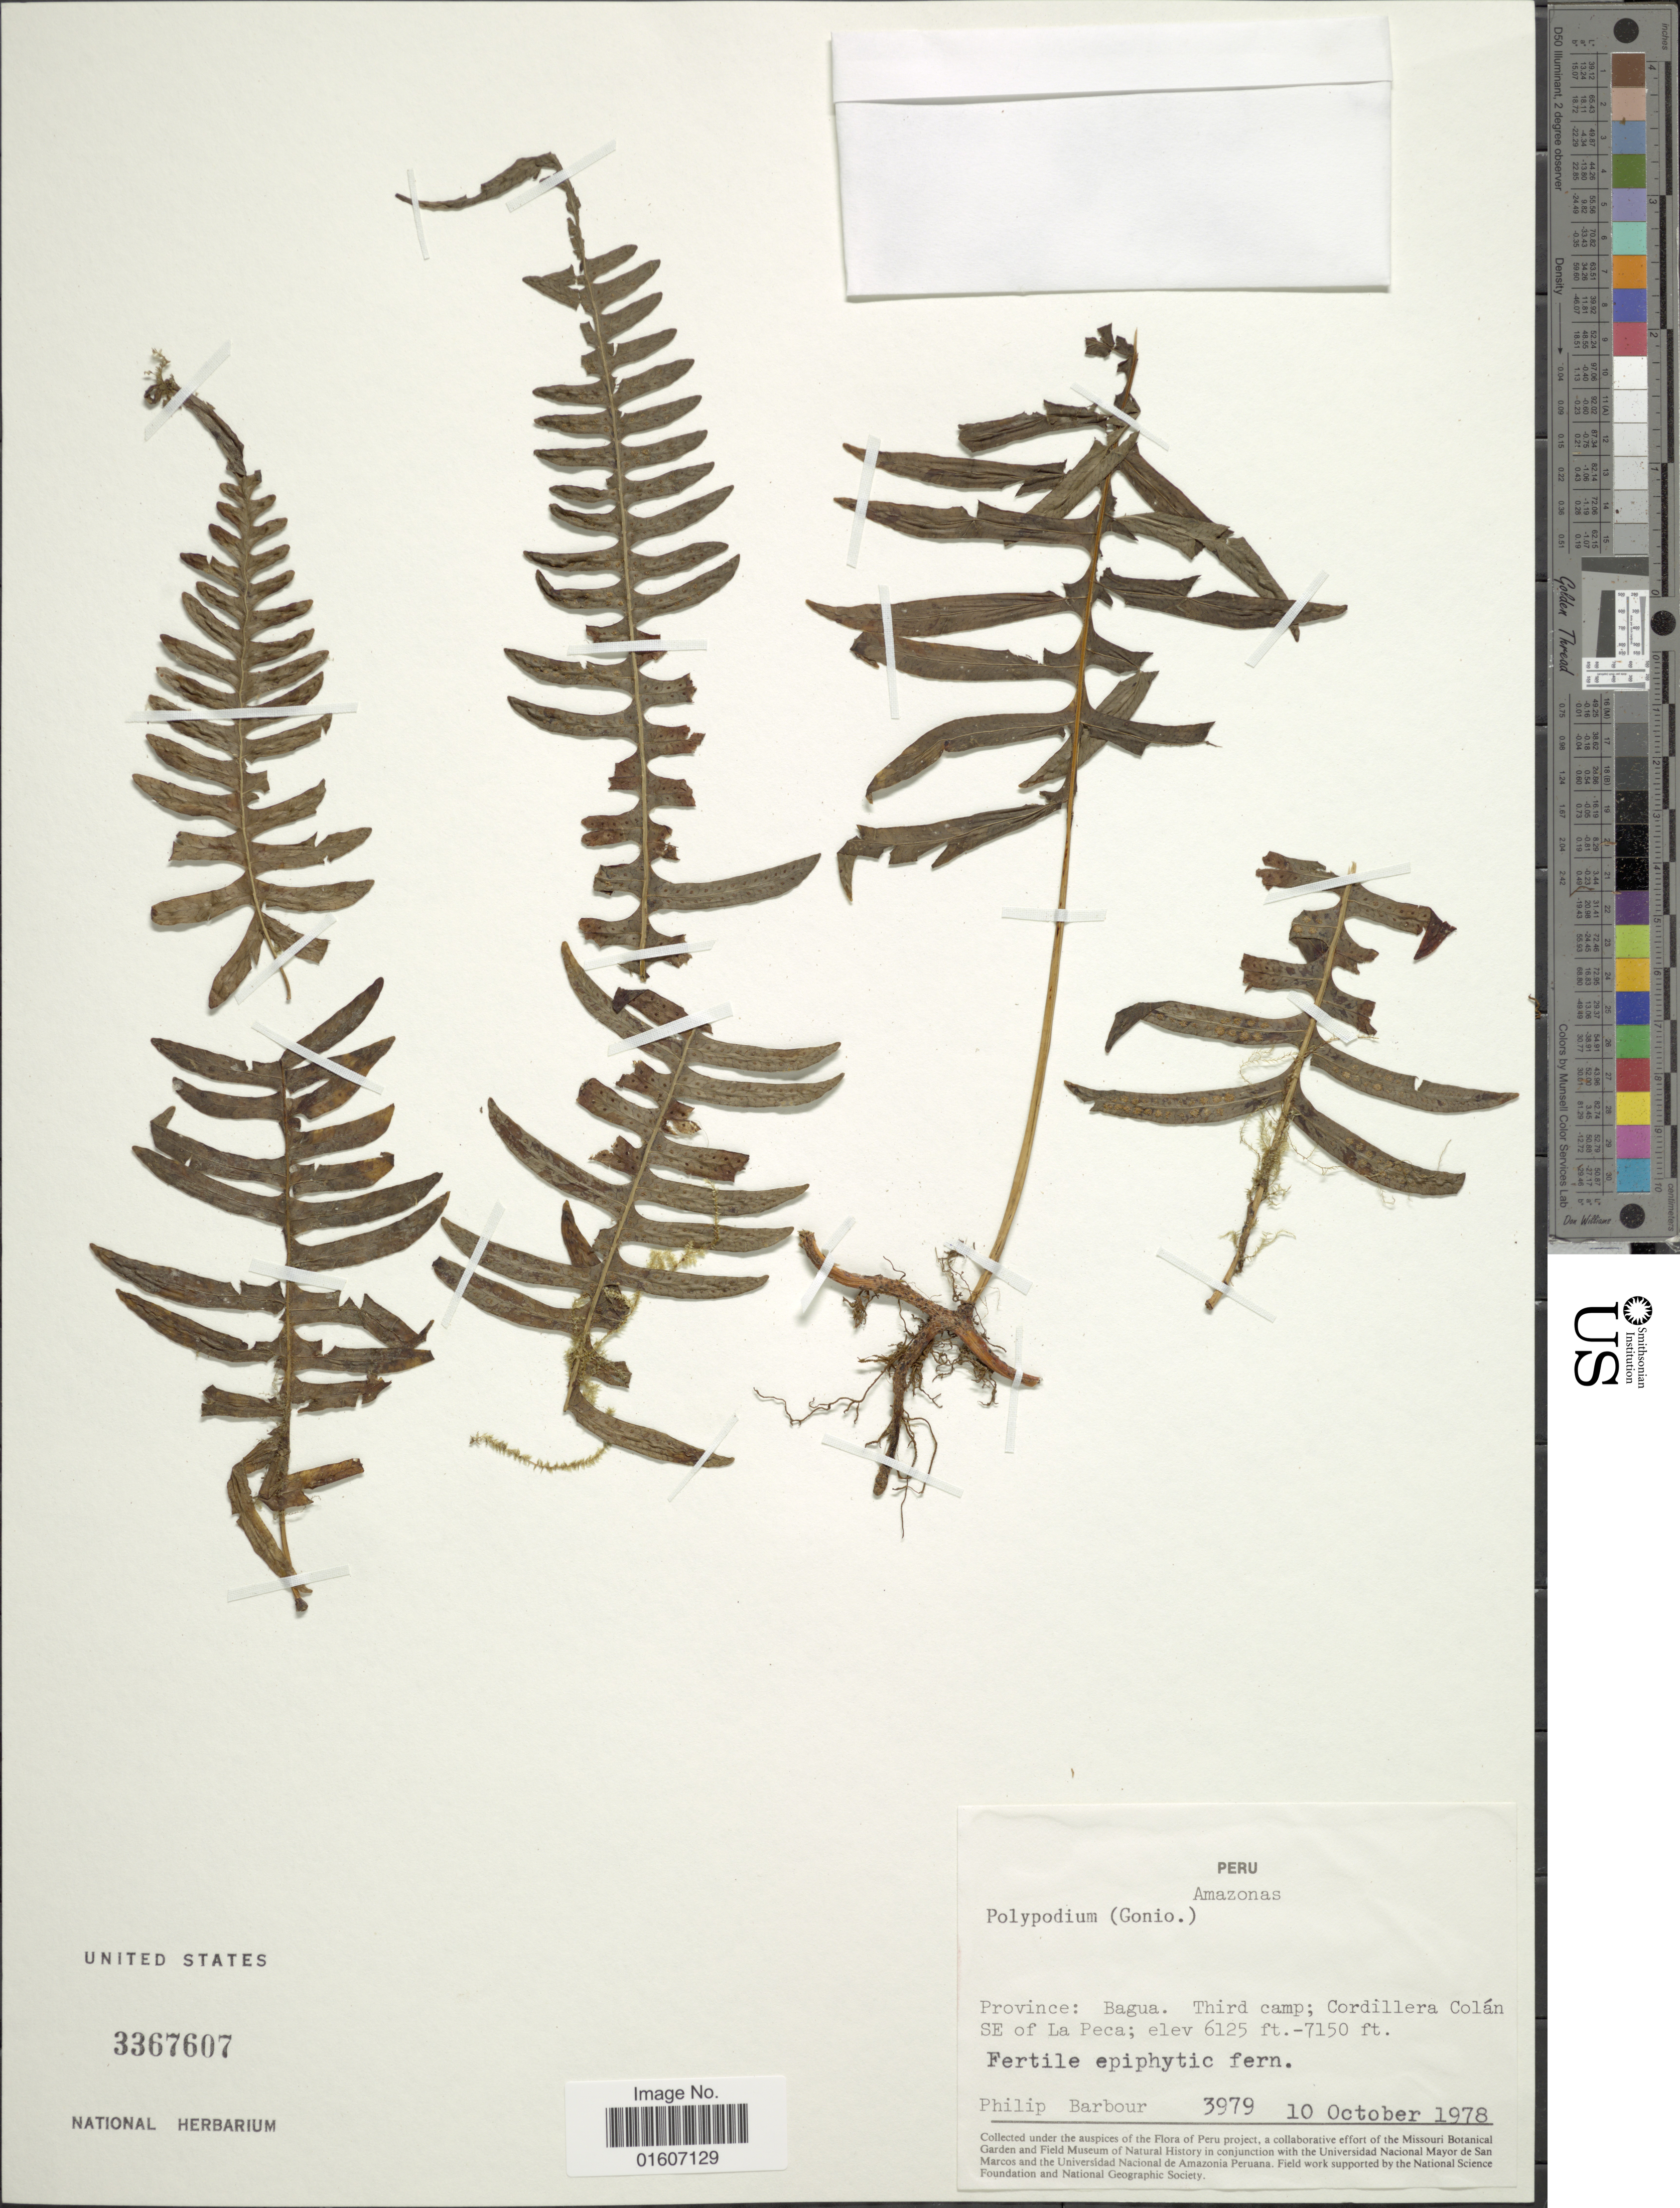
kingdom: Plantae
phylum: Tracheophyta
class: Polypodiopsida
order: Polypodiales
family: Polypodiaceae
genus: Serpocaulon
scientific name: Serpocaulon sp.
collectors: P. Barbour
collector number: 3979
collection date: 1978-10-10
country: Peru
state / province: Amazonas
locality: Province: Bagua. Third camp; Cordillera Colán SE of La Peca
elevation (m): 1867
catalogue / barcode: US 3367607